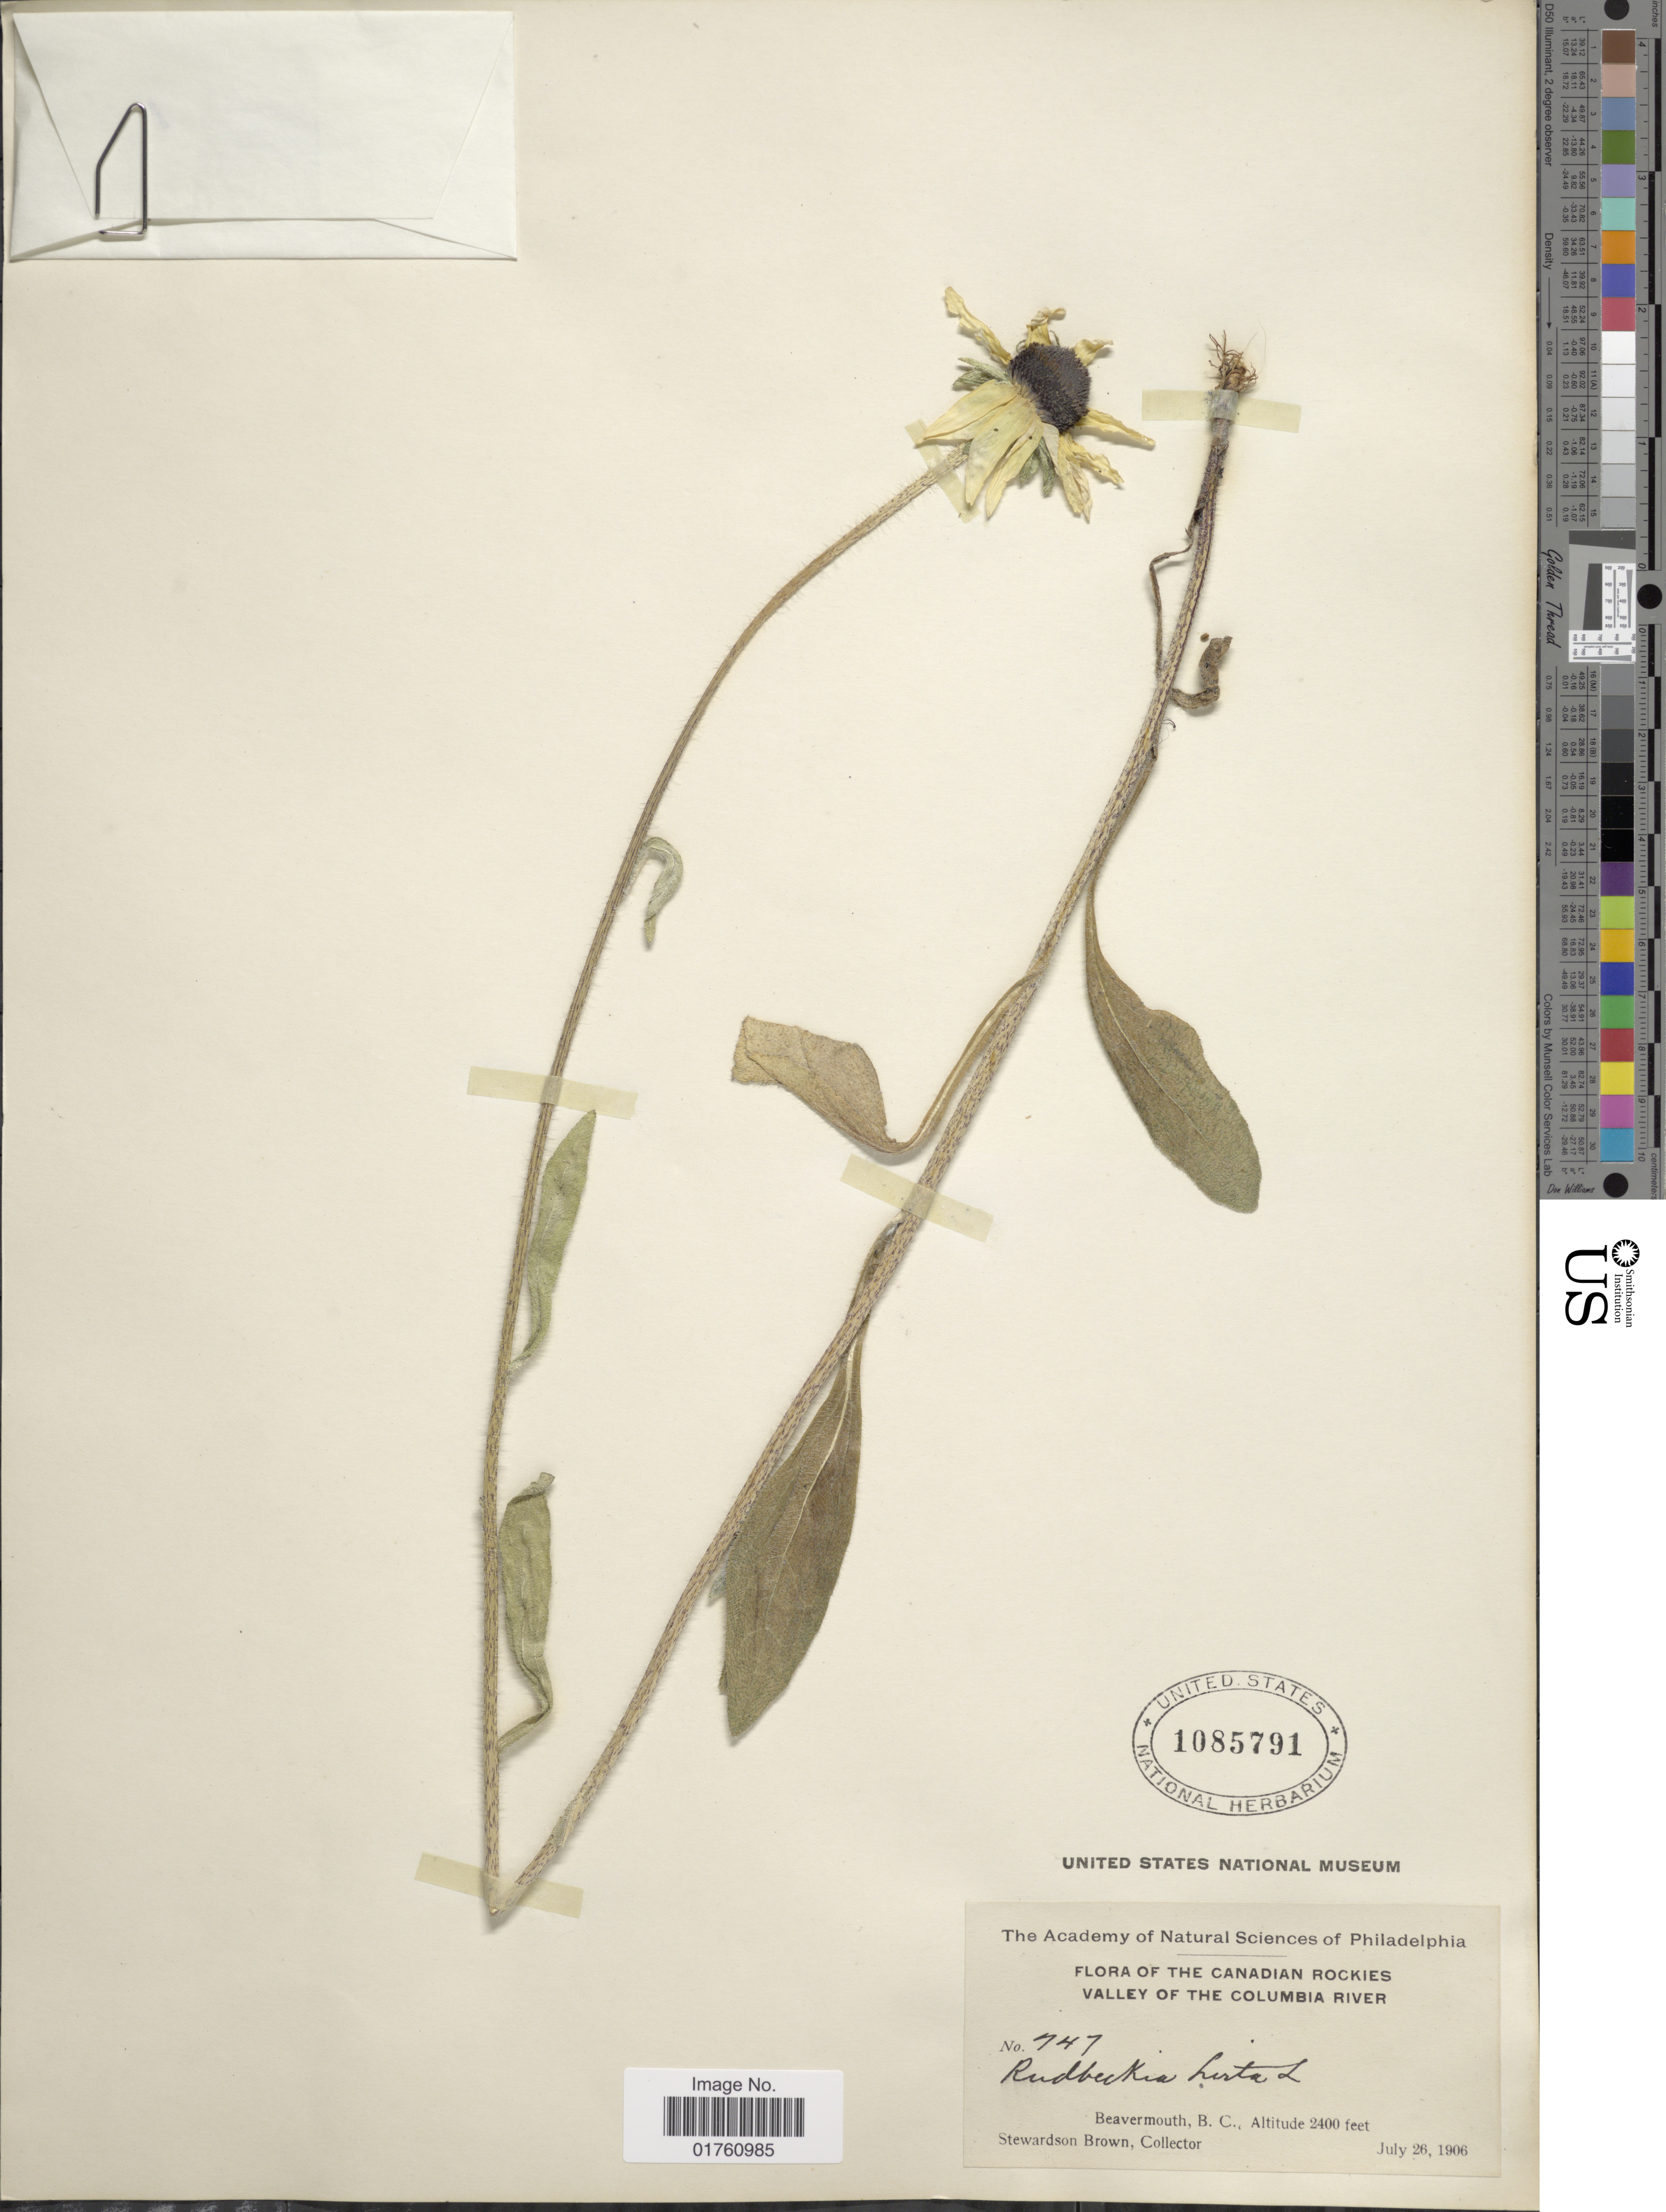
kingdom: Plantae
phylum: Tracheophyta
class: Magnoliopsida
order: Asterales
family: Asteraceae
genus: Rudbeckia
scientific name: Rudbeckia hirta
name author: L.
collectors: S. Brown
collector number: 747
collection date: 1906-07-26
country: Canada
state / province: British Columbia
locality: The Canadian Rockies Valley of the Columbia River, Beavermouth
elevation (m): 732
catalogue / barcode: US 1085791